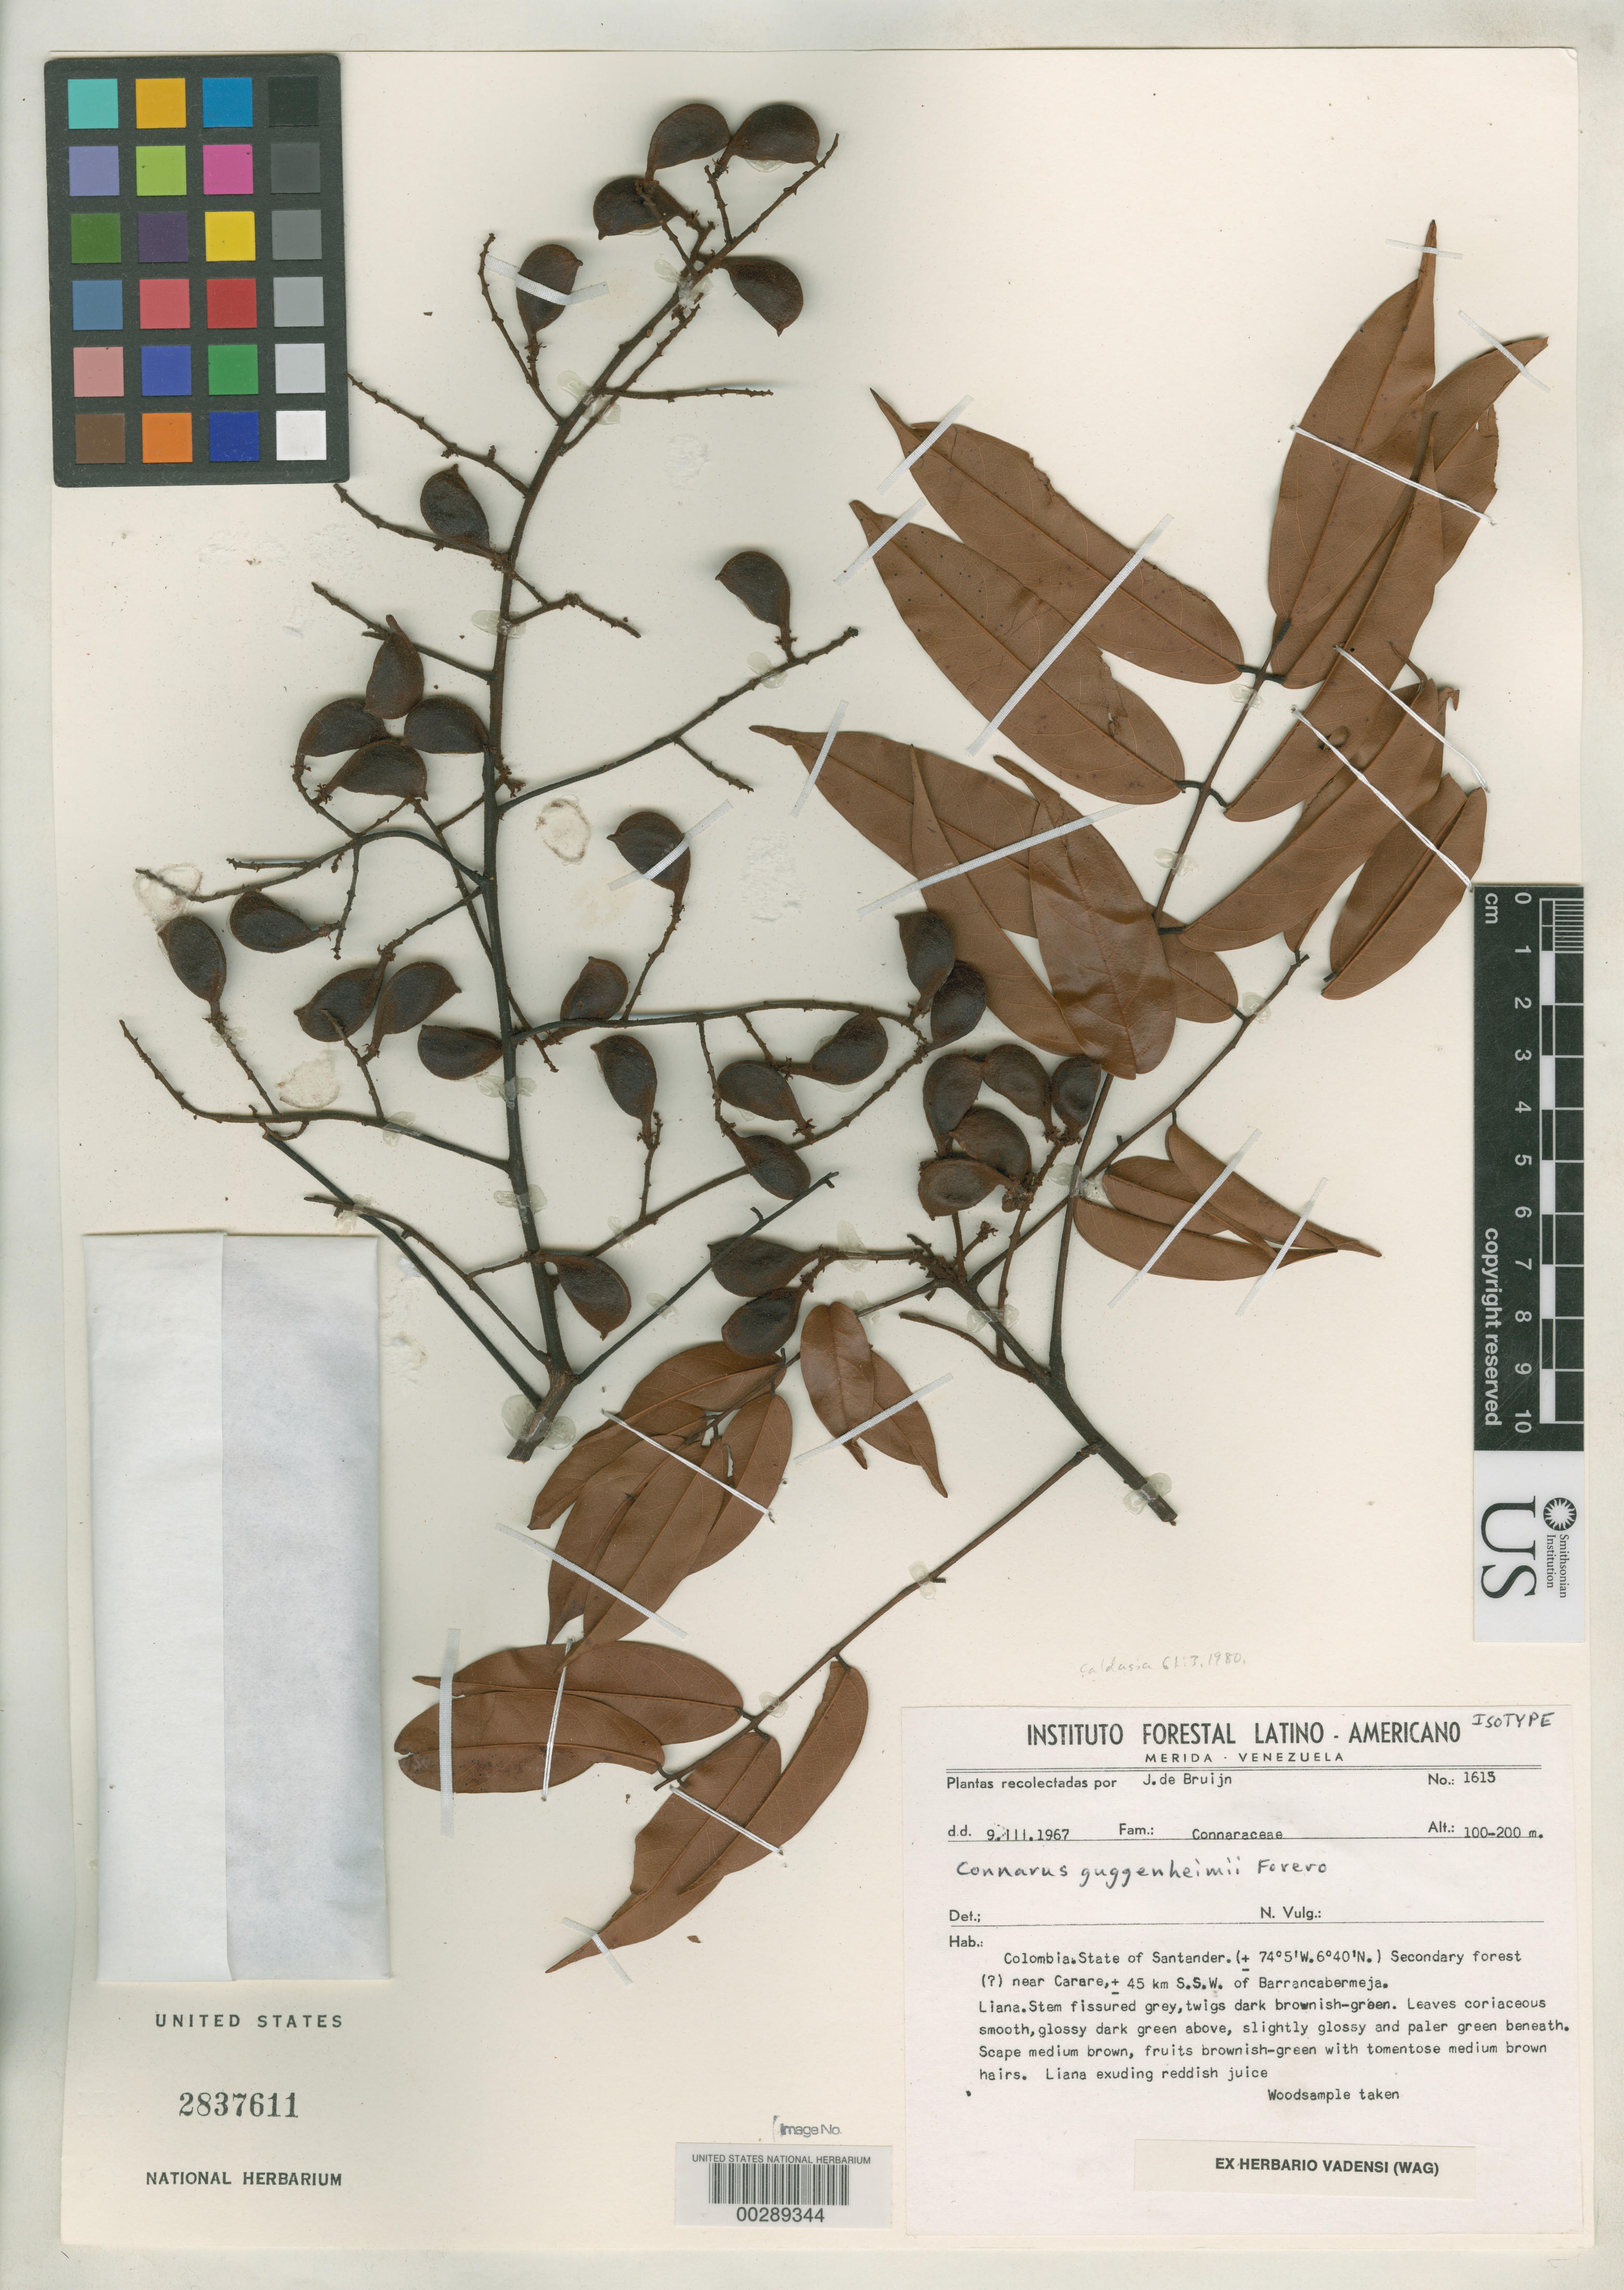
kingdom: Plantae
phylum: Tracheophyta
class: Magnoliopsida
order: Oxalidales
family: Connaraceae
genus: Connarus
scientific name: Connarus guggenheimii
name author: Forero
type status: Isotype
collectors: J. Bruijn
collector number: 1613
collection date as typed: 09 Mar 1967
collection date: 1967-03-09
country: Colombia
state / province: Santander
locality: Near Carare, ca. 45 km SSW of Barrancabermeja.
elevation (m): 100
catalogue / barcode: US 2837611